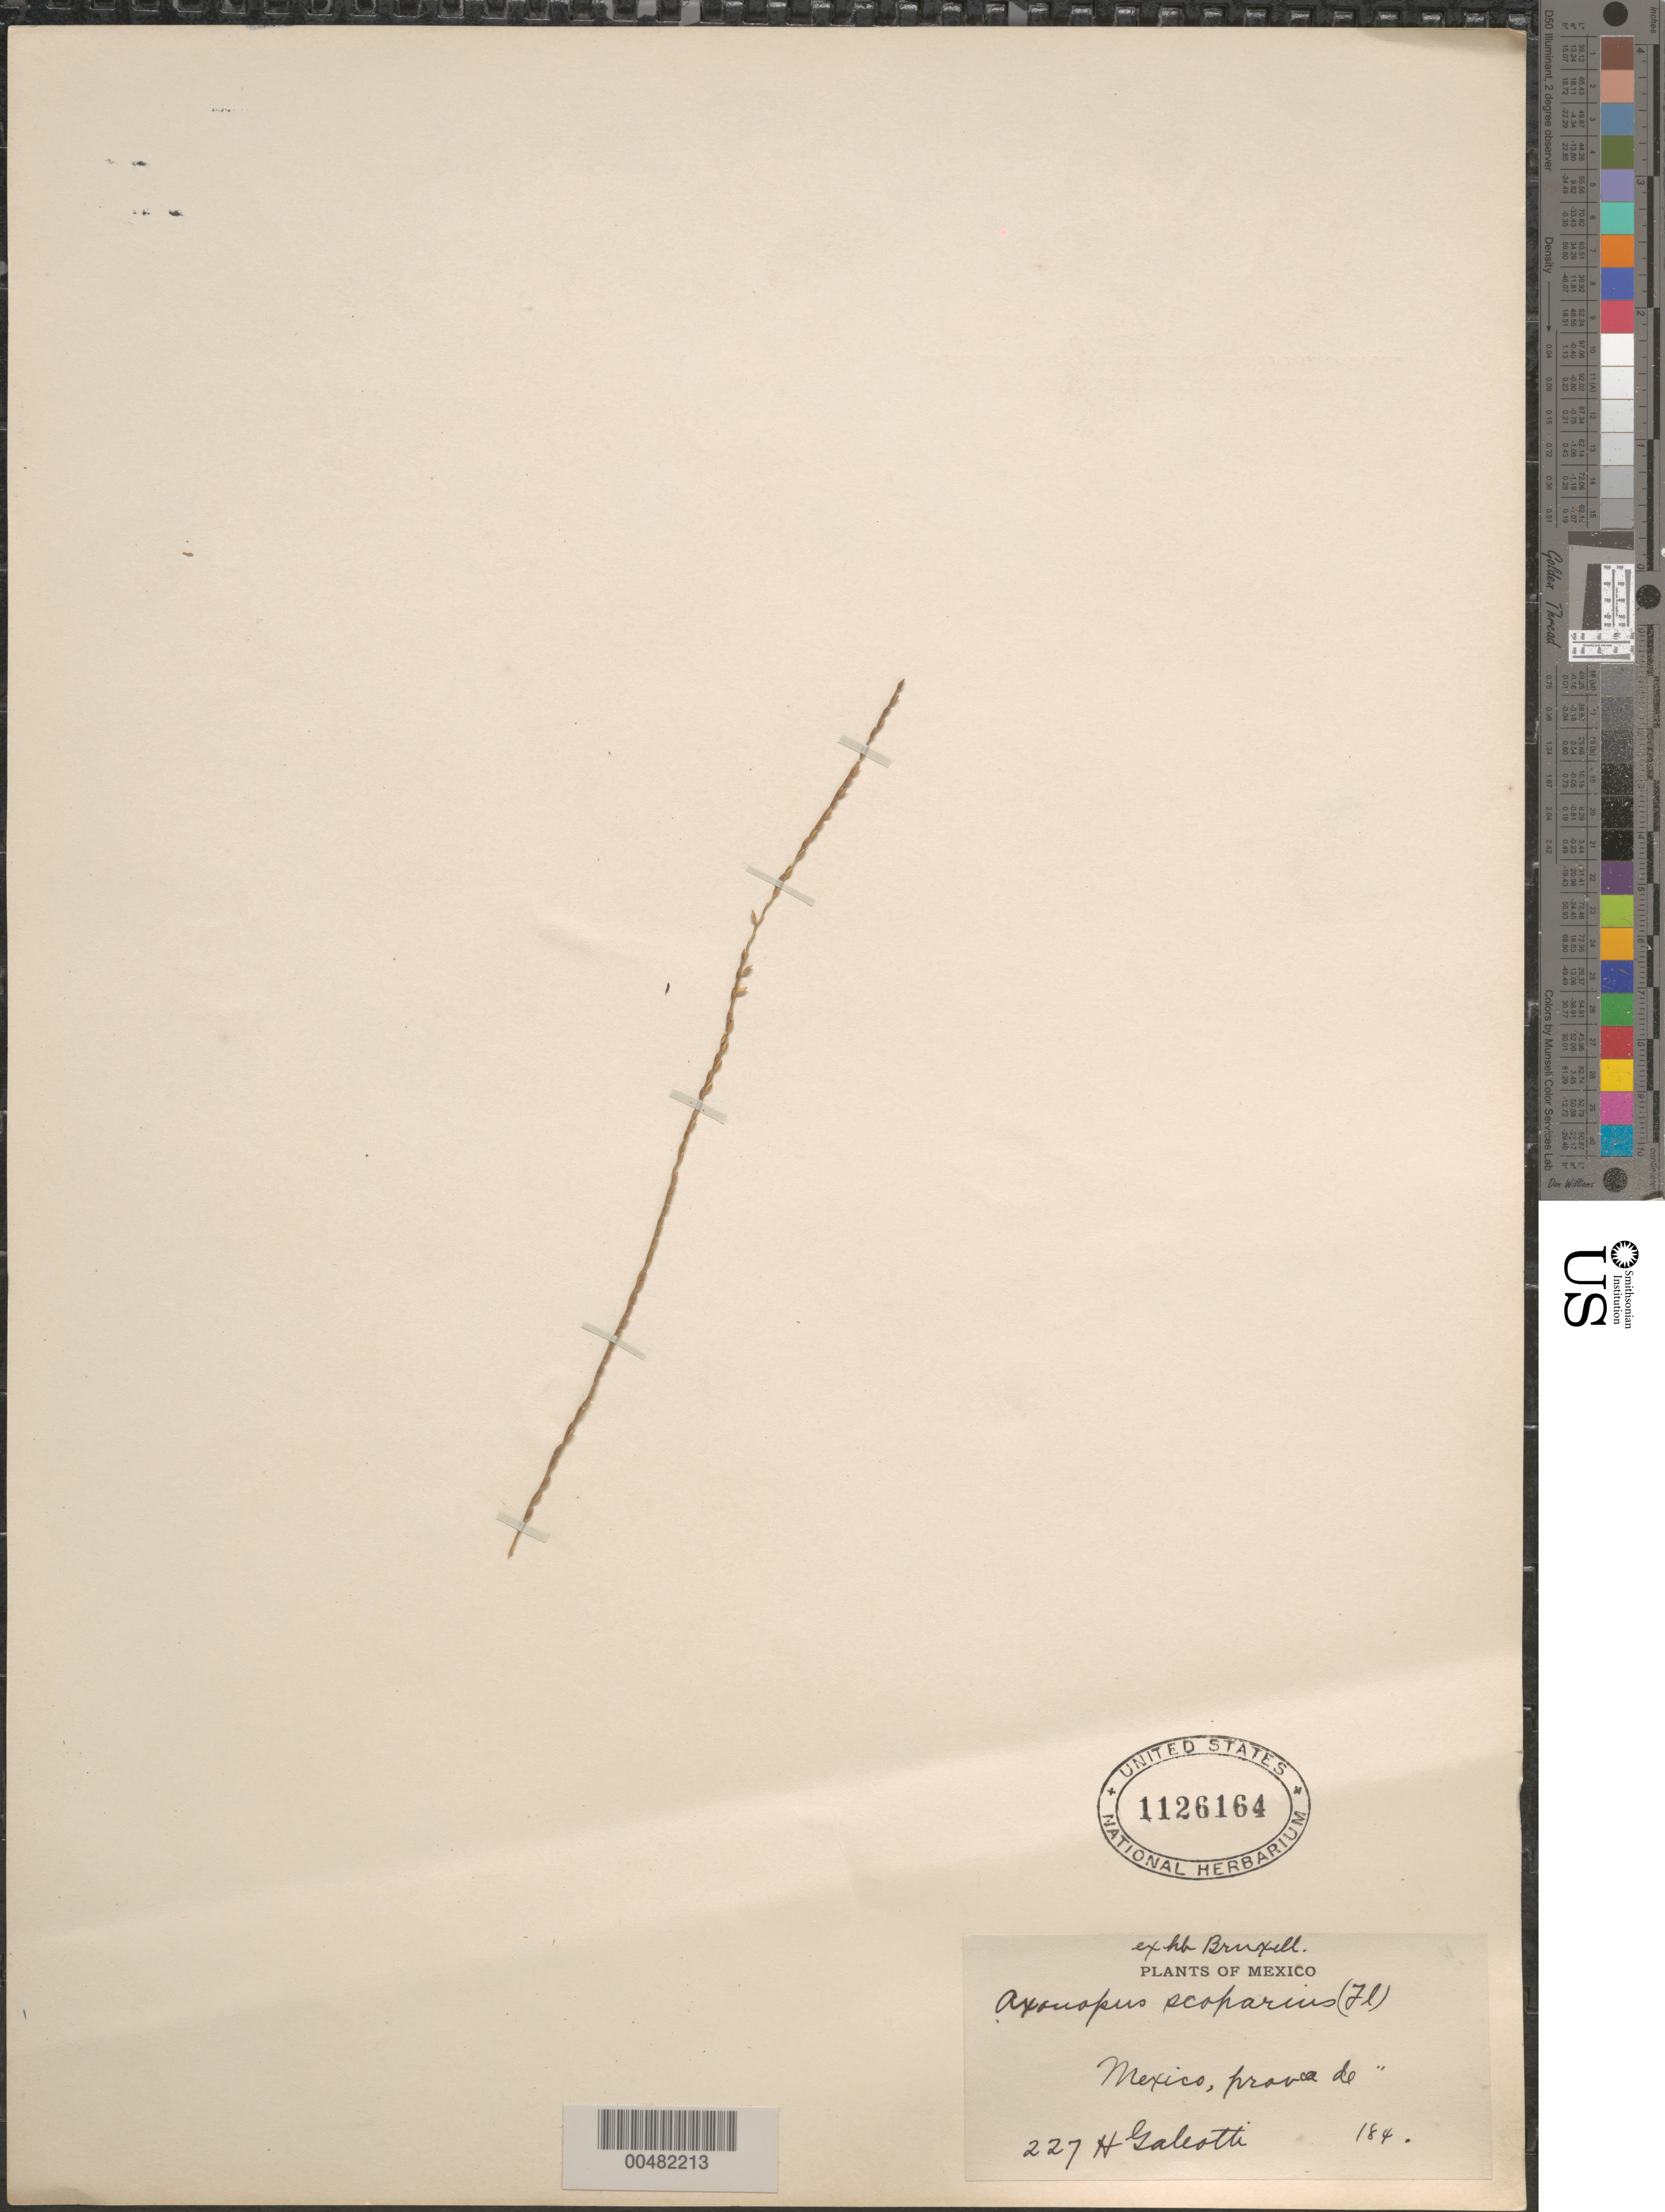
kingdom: Plantae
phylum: Tracheophyta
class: Liliopsida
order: Poales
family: Poaceae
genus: Axonopus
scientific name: Axonopus scoparius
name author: (Flüggé) Kuhlm.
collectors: H. G. Galeotti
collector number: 227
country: Mexico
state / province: Durango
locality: San Ramon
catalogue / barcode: US 1126164